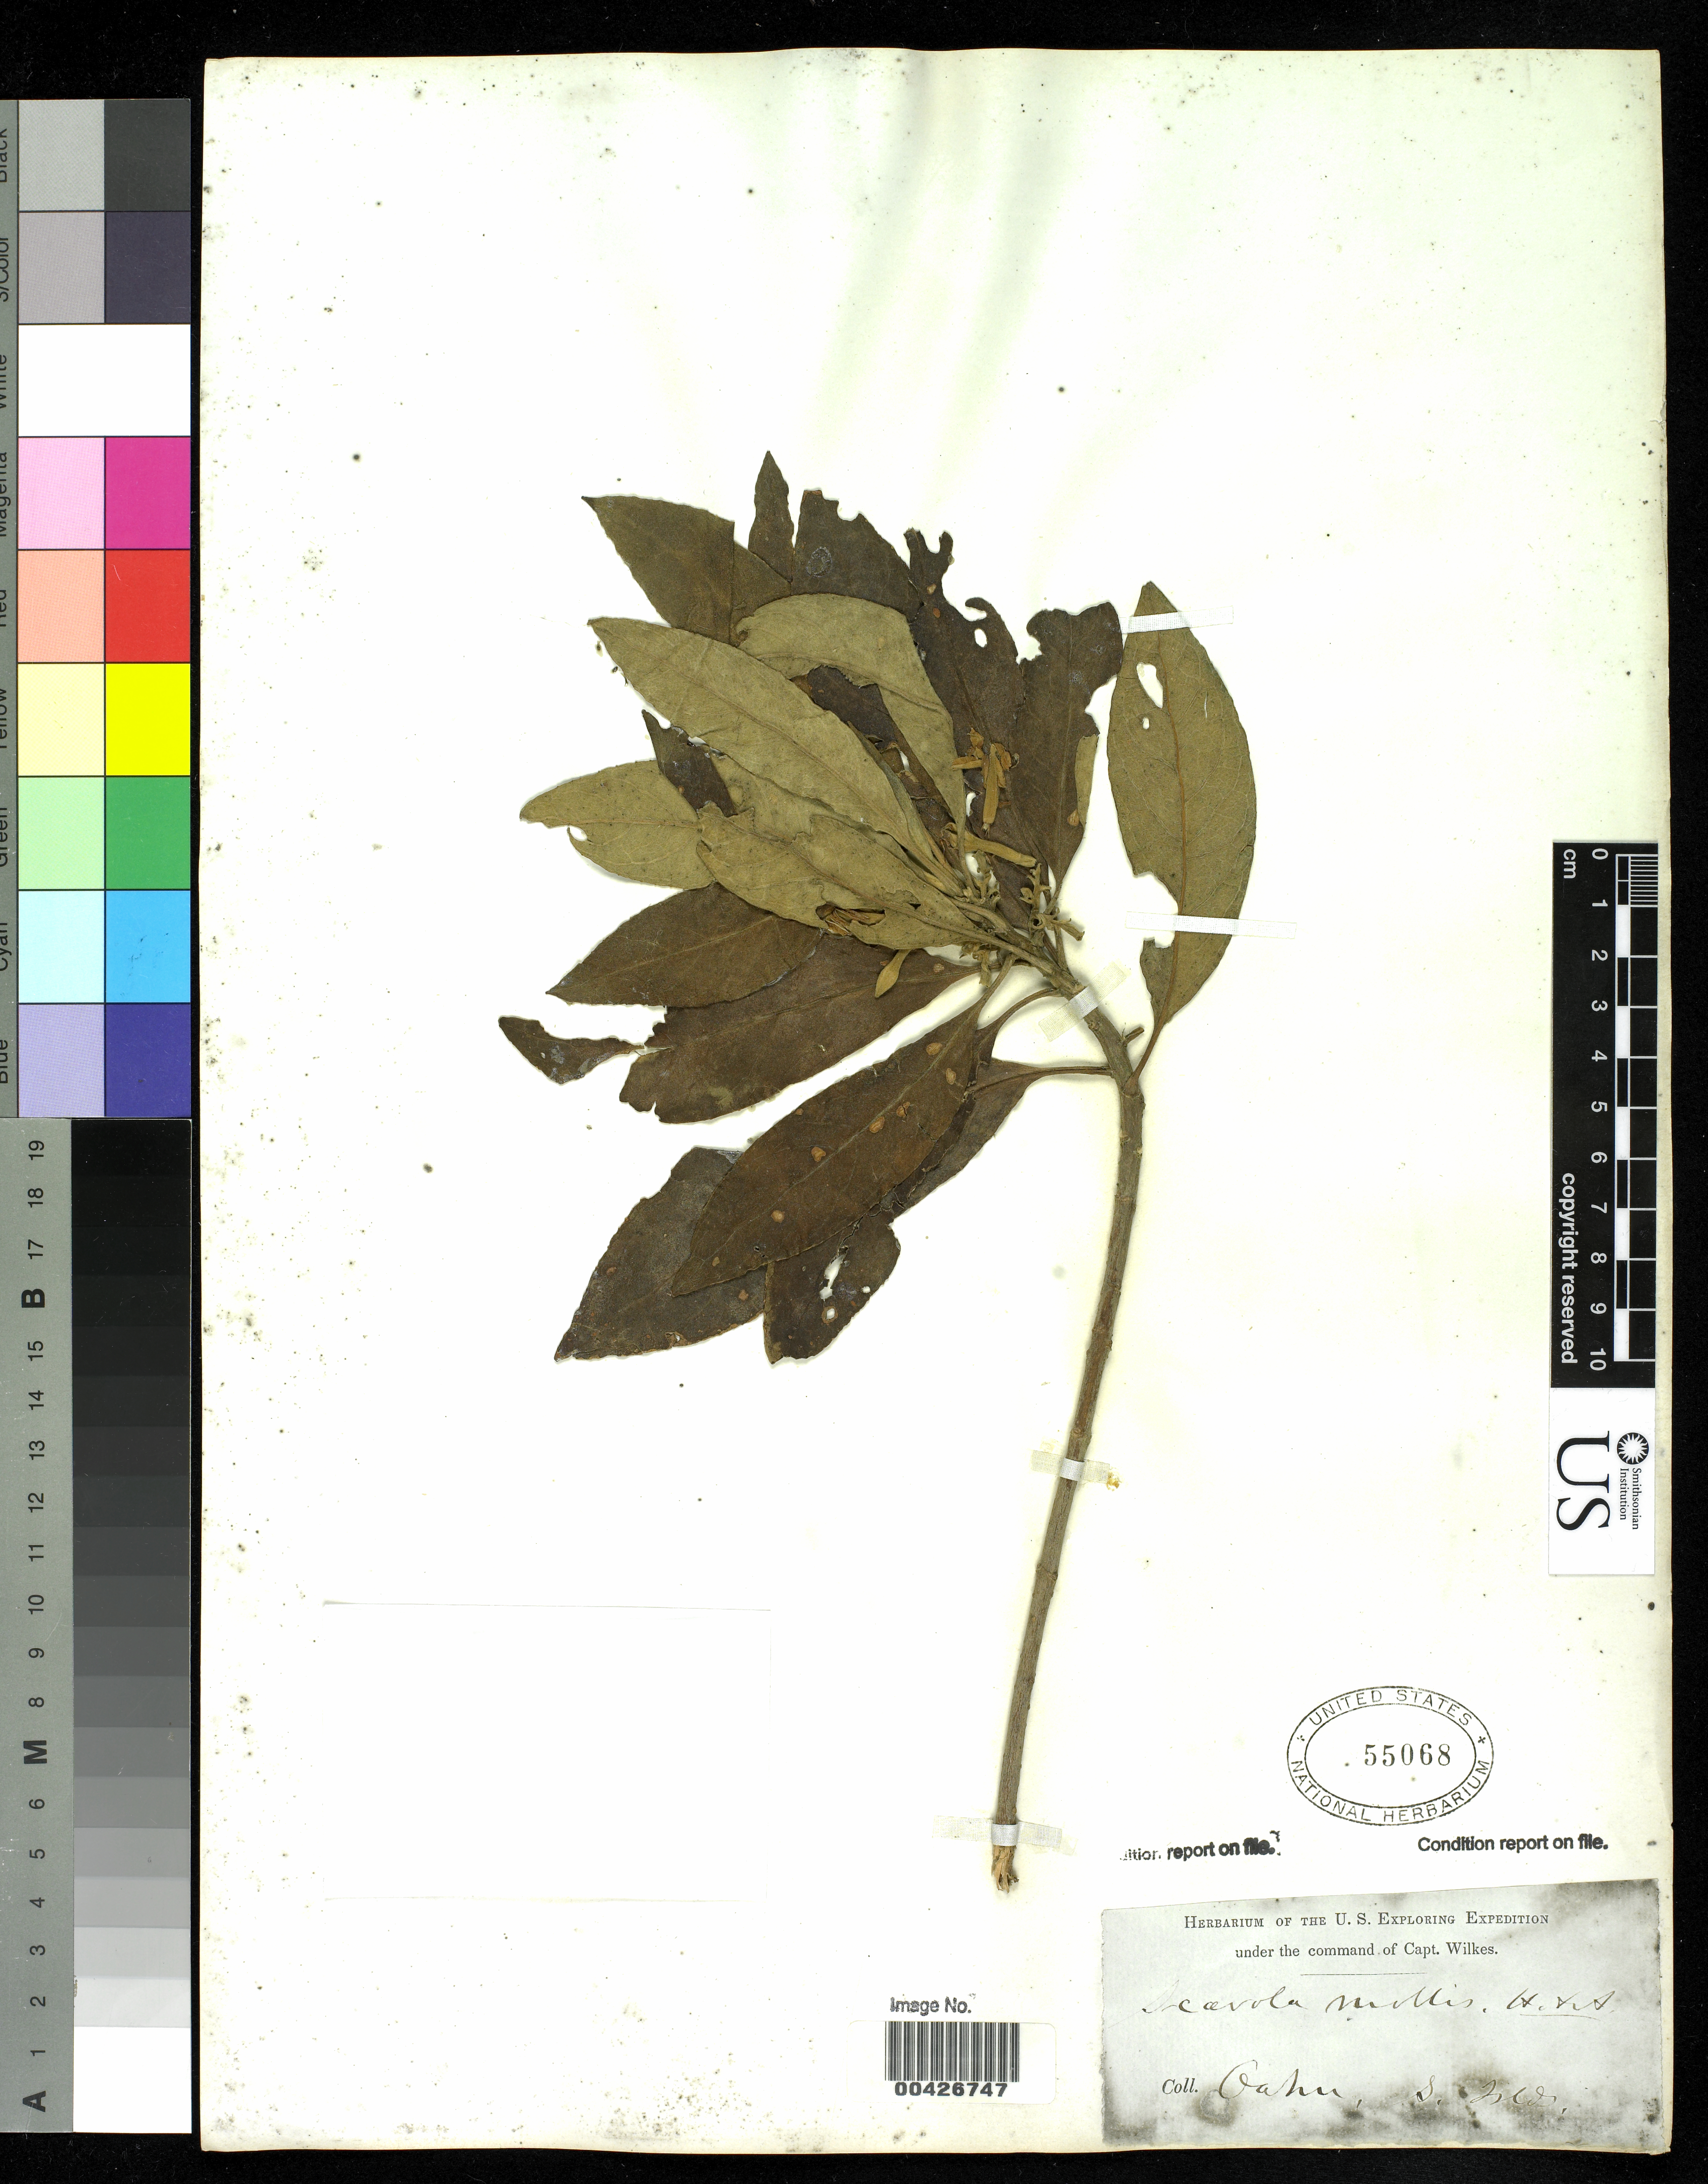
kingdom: Plantae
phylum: Tracheophyta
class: Magnoliopsida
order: Asterales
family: Goodeniaceae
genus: Scaevola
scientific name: Scaevola mollis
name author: Hook. & Arn.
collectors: Wilkes Explor. Exped.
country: United States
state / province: Hawaii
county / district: Honolulu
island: Oahu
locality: S. Isles.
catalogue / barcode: US 55068